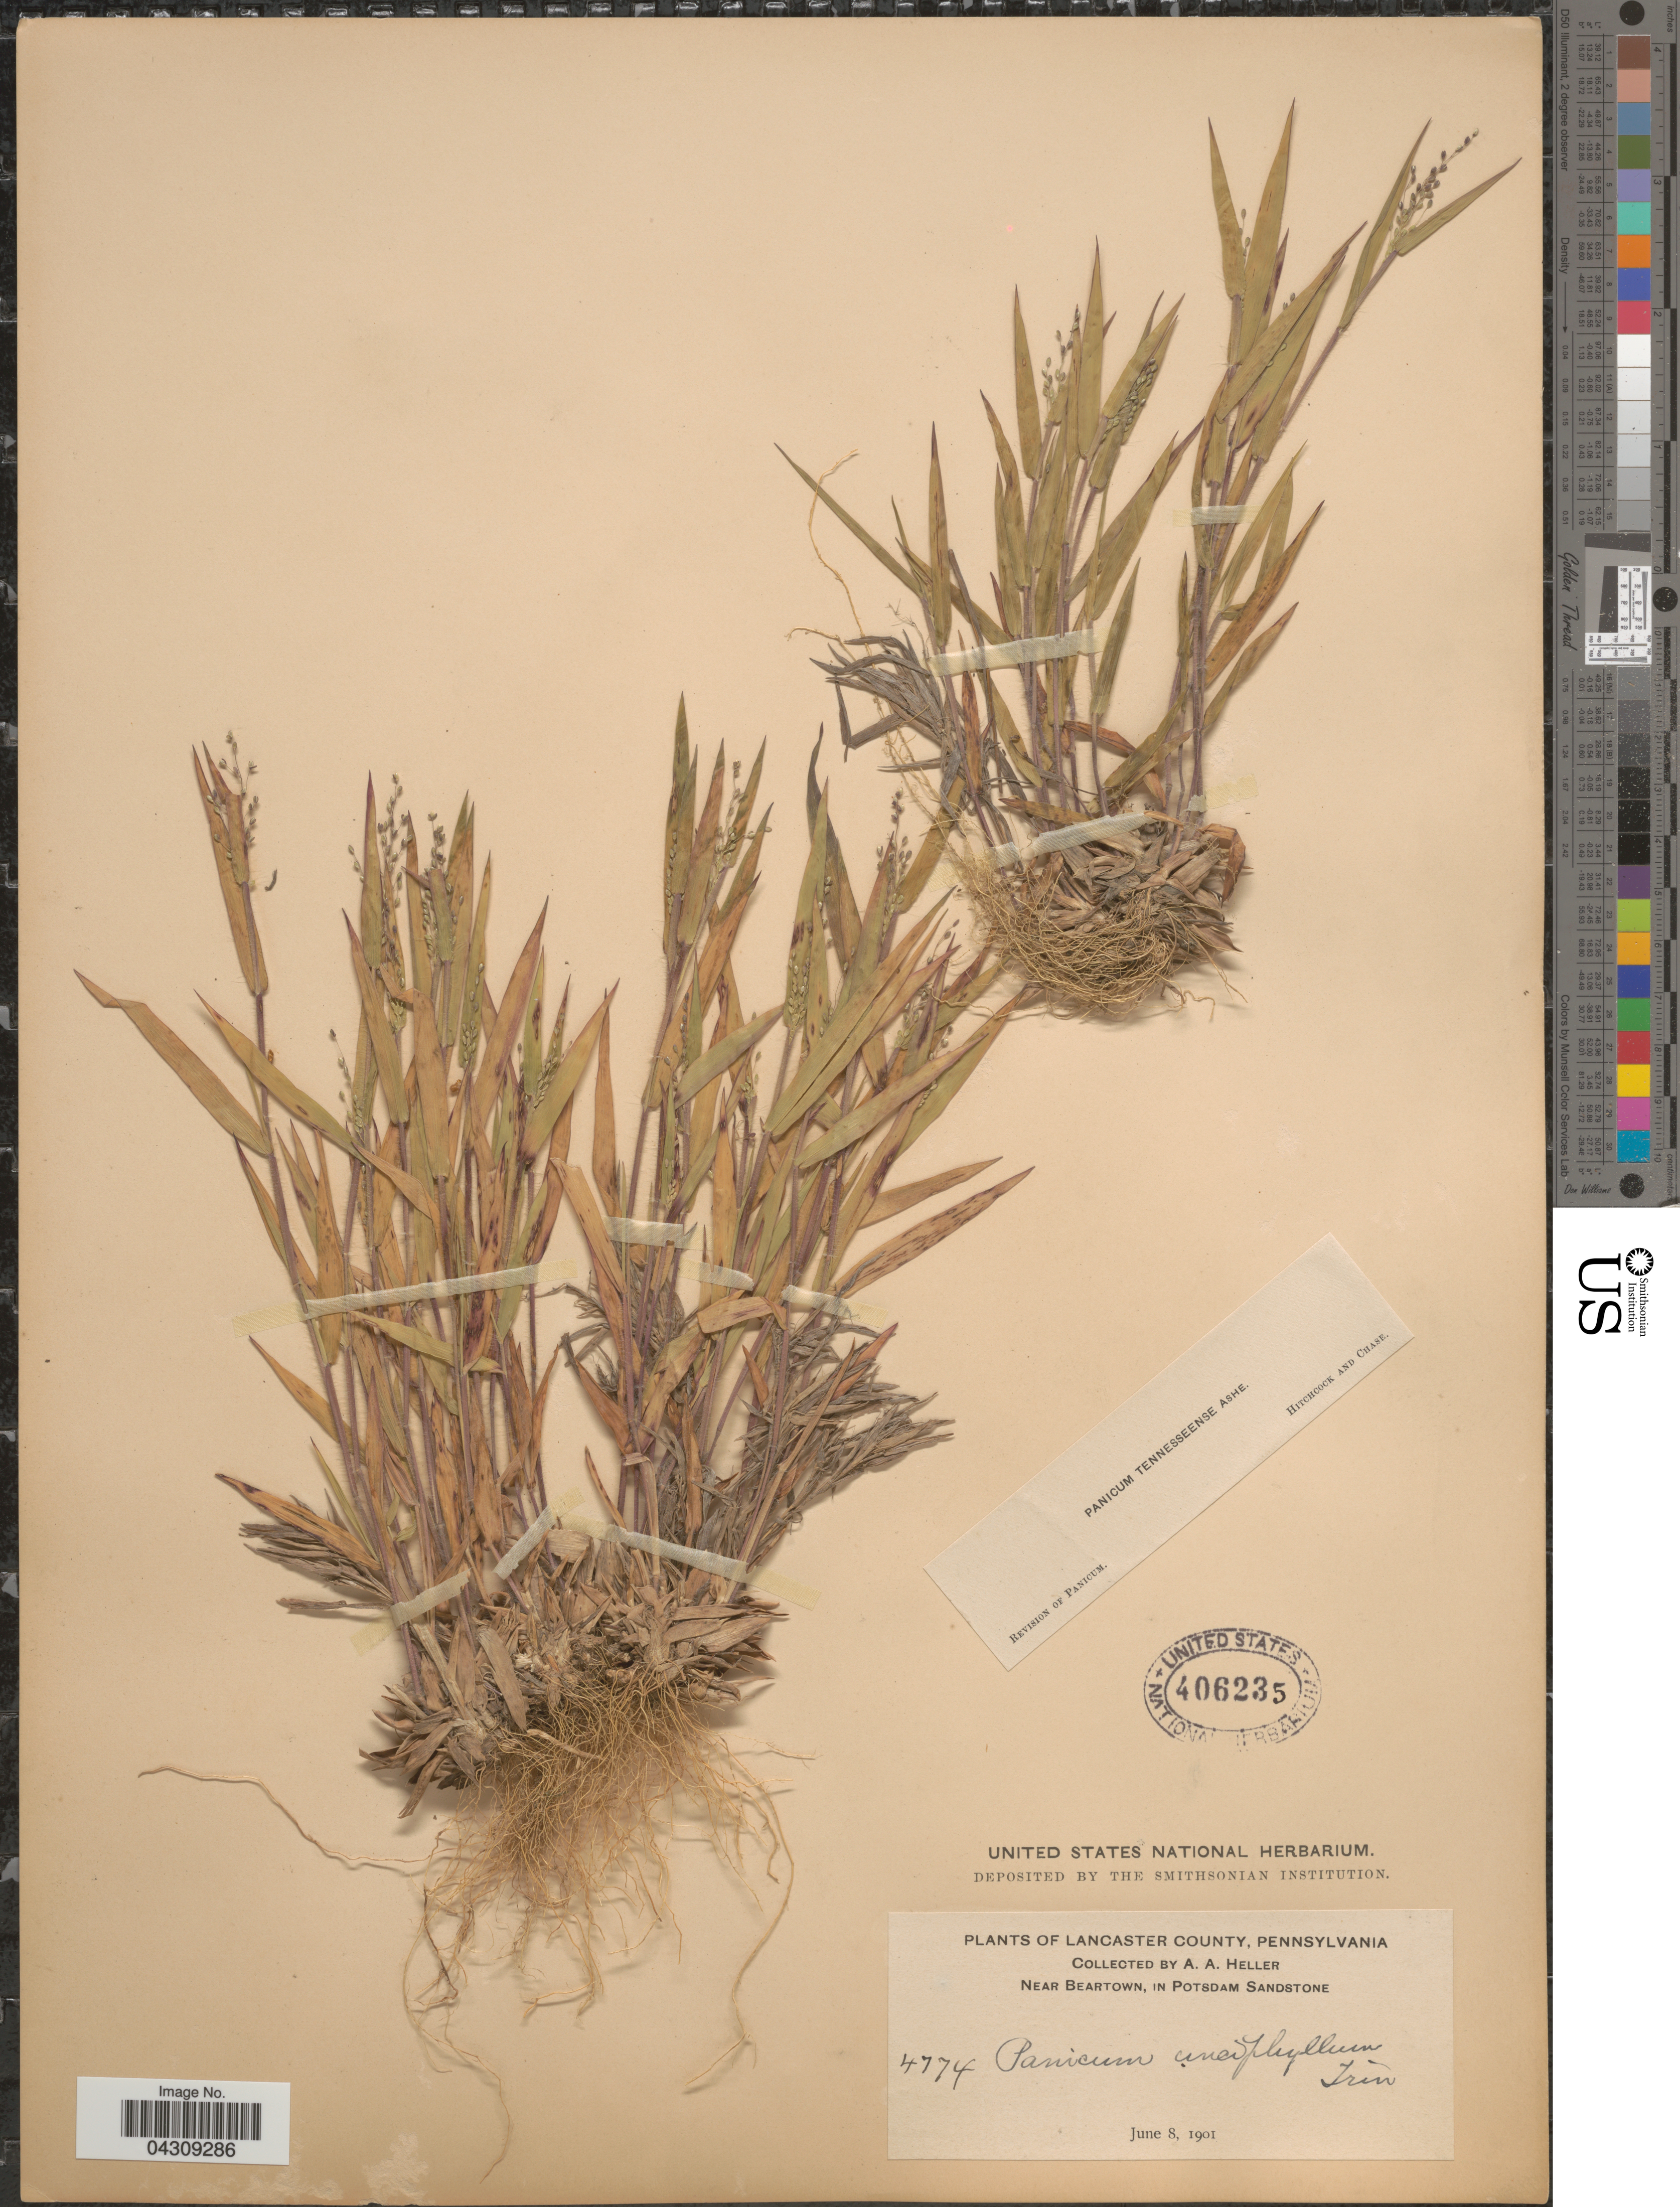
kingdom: Plantae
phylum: Tracheophyta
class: Liliopsida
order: Poales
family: Poaceae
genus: Dichanthelium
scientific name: Dichanthelium acuminatum var. acuminatum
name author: (Sw.) Gould & C.A. Clark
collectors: A. A. Heller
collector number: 4774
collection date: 1901-06-08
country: United States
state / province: Pennsylvania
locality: Lancaster County. Near Beartown, in Potsdam Sandstone.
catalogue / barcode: US 406235